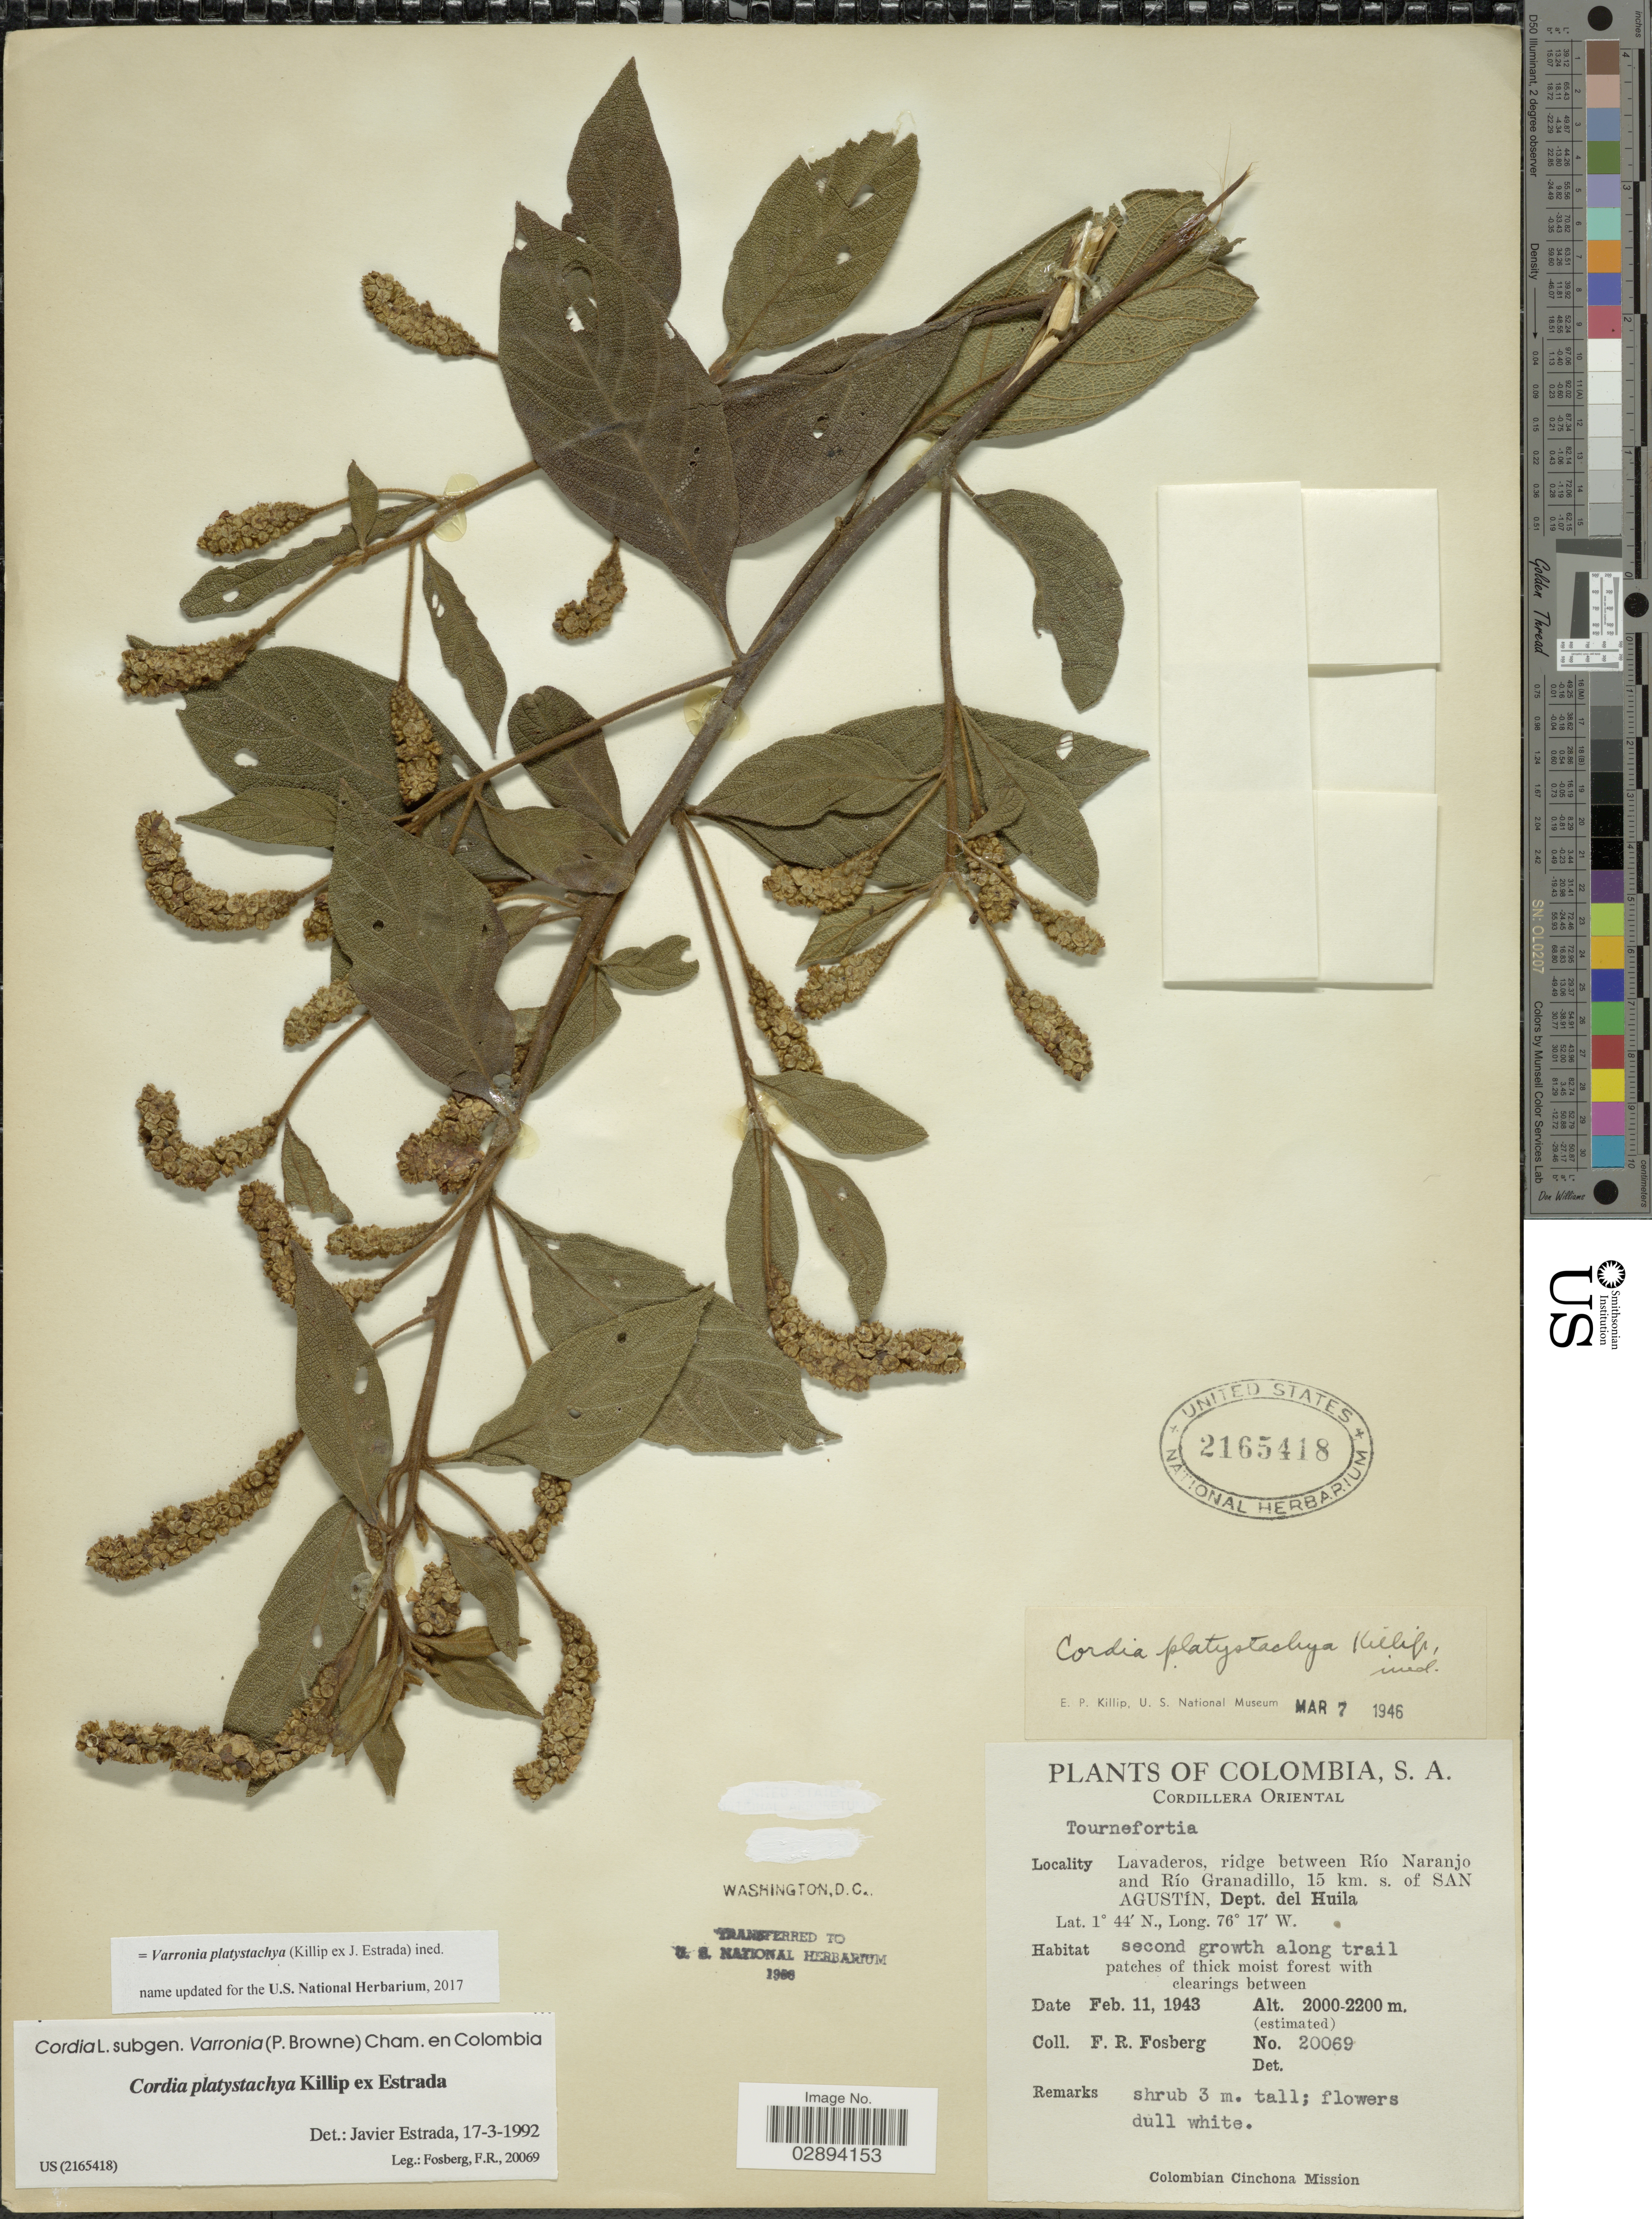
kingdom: Plantae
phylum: Tracheophyta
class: Magnoliopsida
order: Boraginales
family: Cordiaceae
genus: Varronia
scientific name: Varronia platystachya (Killip ex J. Estrada) comb. nov. ined.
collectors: F. R. Fosberg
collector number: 20069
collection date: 1943-02-11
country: Colombia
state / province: Huila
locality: Cordillera Oriental, Lavaderos, ridge between Río Naranjo and Río Granadillo, 15 km. s. of San Agustin, Dept. del Huila.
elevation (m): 2000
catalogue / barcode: US 2165418